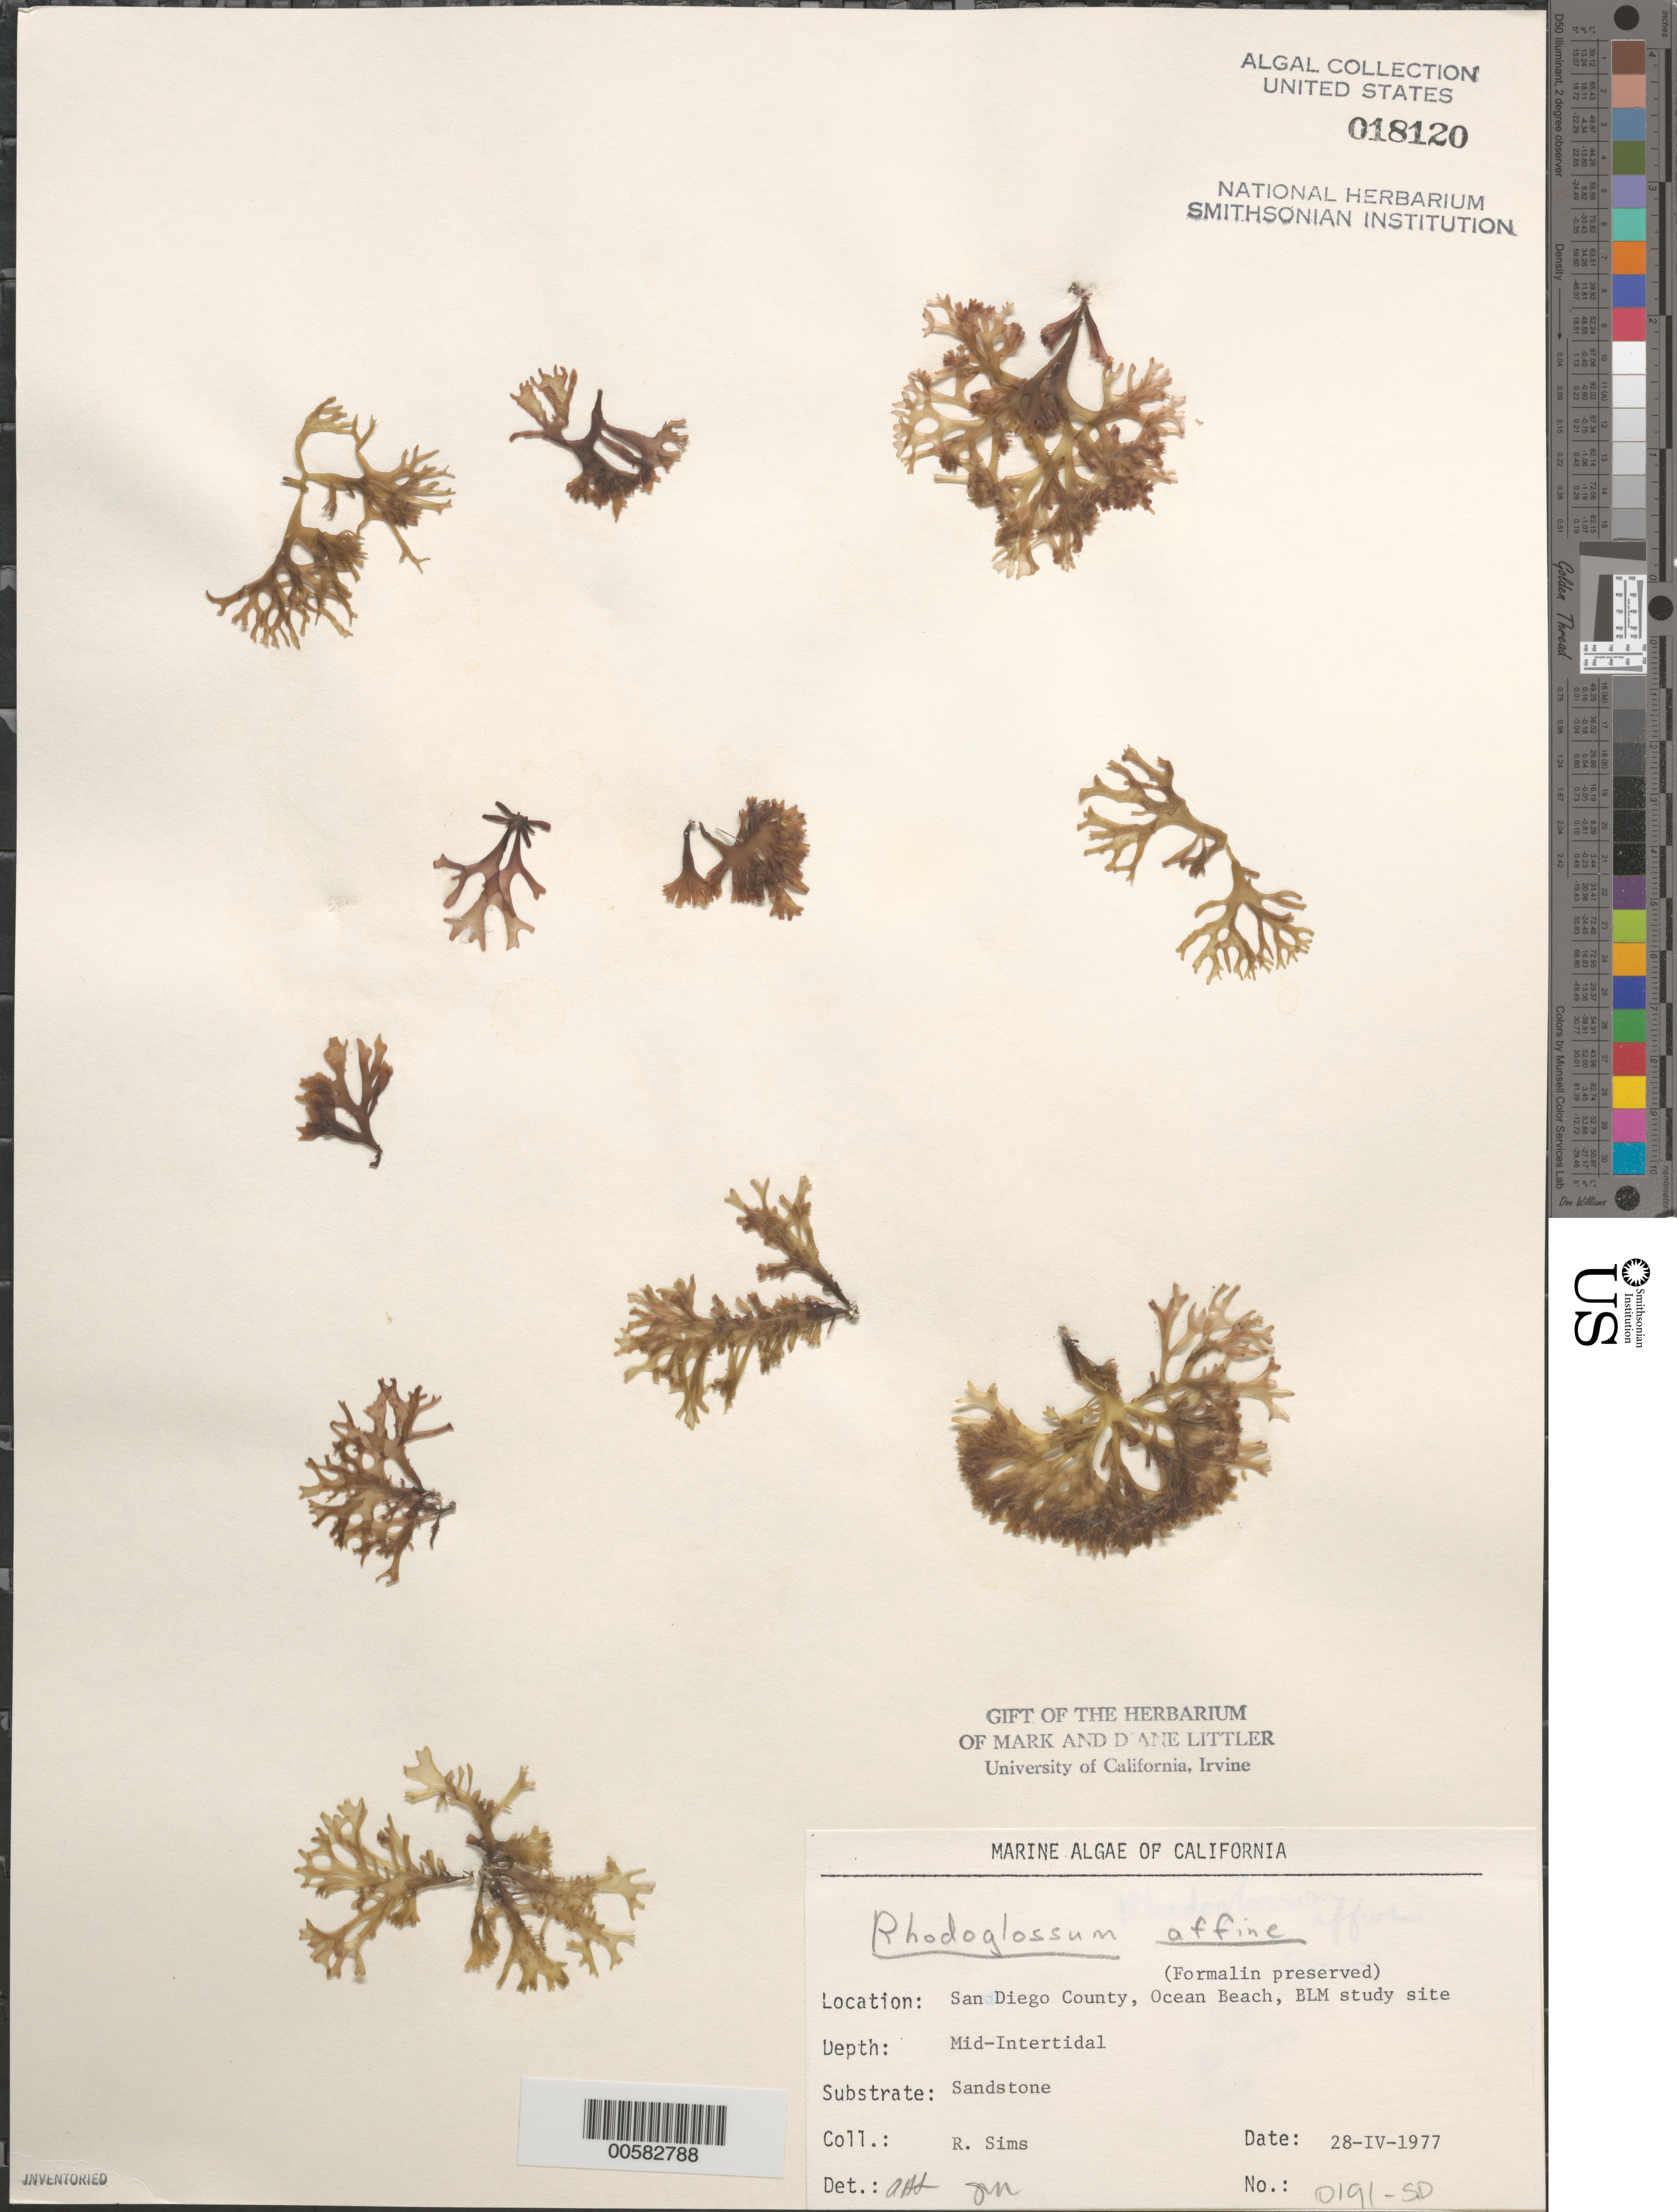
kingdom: Plantae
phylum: Rhodophyta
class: Florideophyceae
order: Gigartinales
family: Gigartinaceae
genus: Mazzaella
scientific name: Mazzaella affinis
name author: (Harvey) Fredericq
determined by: Algae name updating Project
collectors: R. H. Sims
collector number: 0191-sd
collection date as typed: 28 Apr 1977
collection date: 1977-04-28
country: United States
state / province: California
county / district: San Diego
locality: Ocean Beach, end of Del Monte Street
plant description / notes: BLM-SOCALBIGHT Rocky Intertidal Survey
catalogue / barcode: US 18120